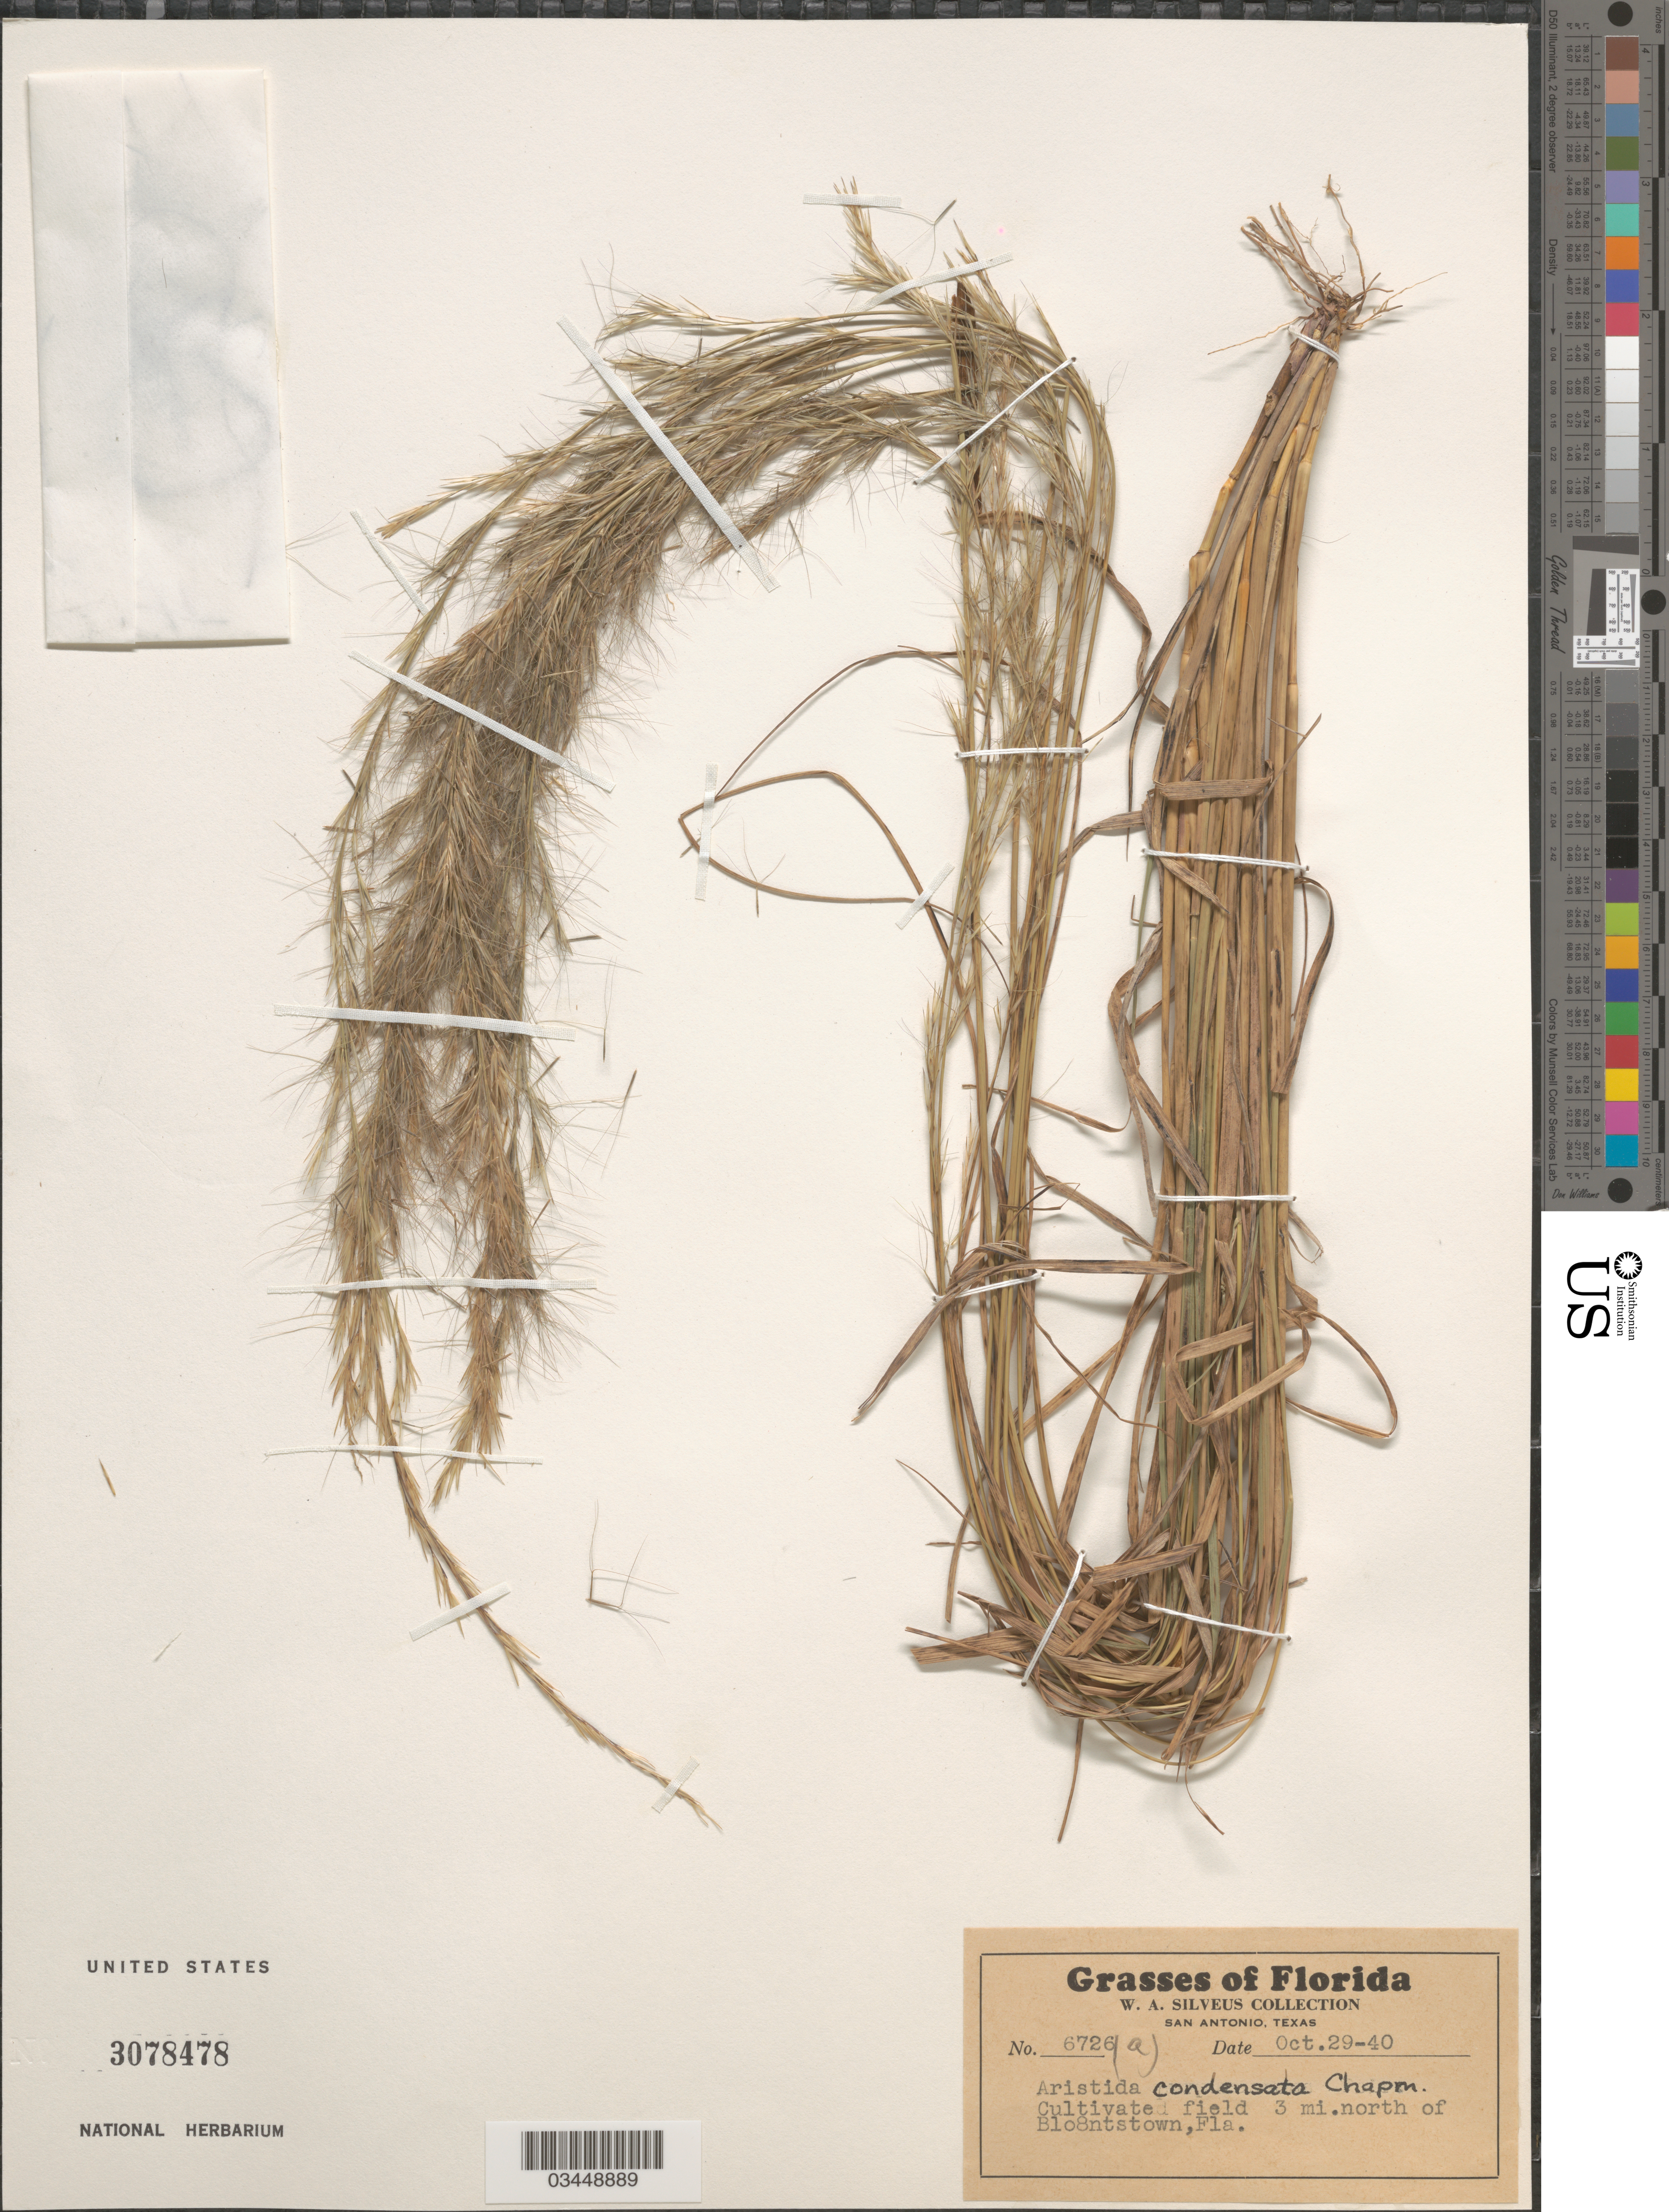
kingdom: Plantae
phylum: Tracheophyta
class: Liliopsida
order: Poales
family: Poaceae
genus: Aristida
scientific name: Aristida condensata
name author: Chapm.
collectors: W. Silveus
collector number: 6726a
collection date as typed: Transcribed d/m/y: 29/10/40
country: United States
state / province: Florida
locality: Cultivated field 3 mi. north of Blo8ntstown.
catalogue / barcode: US 3078478